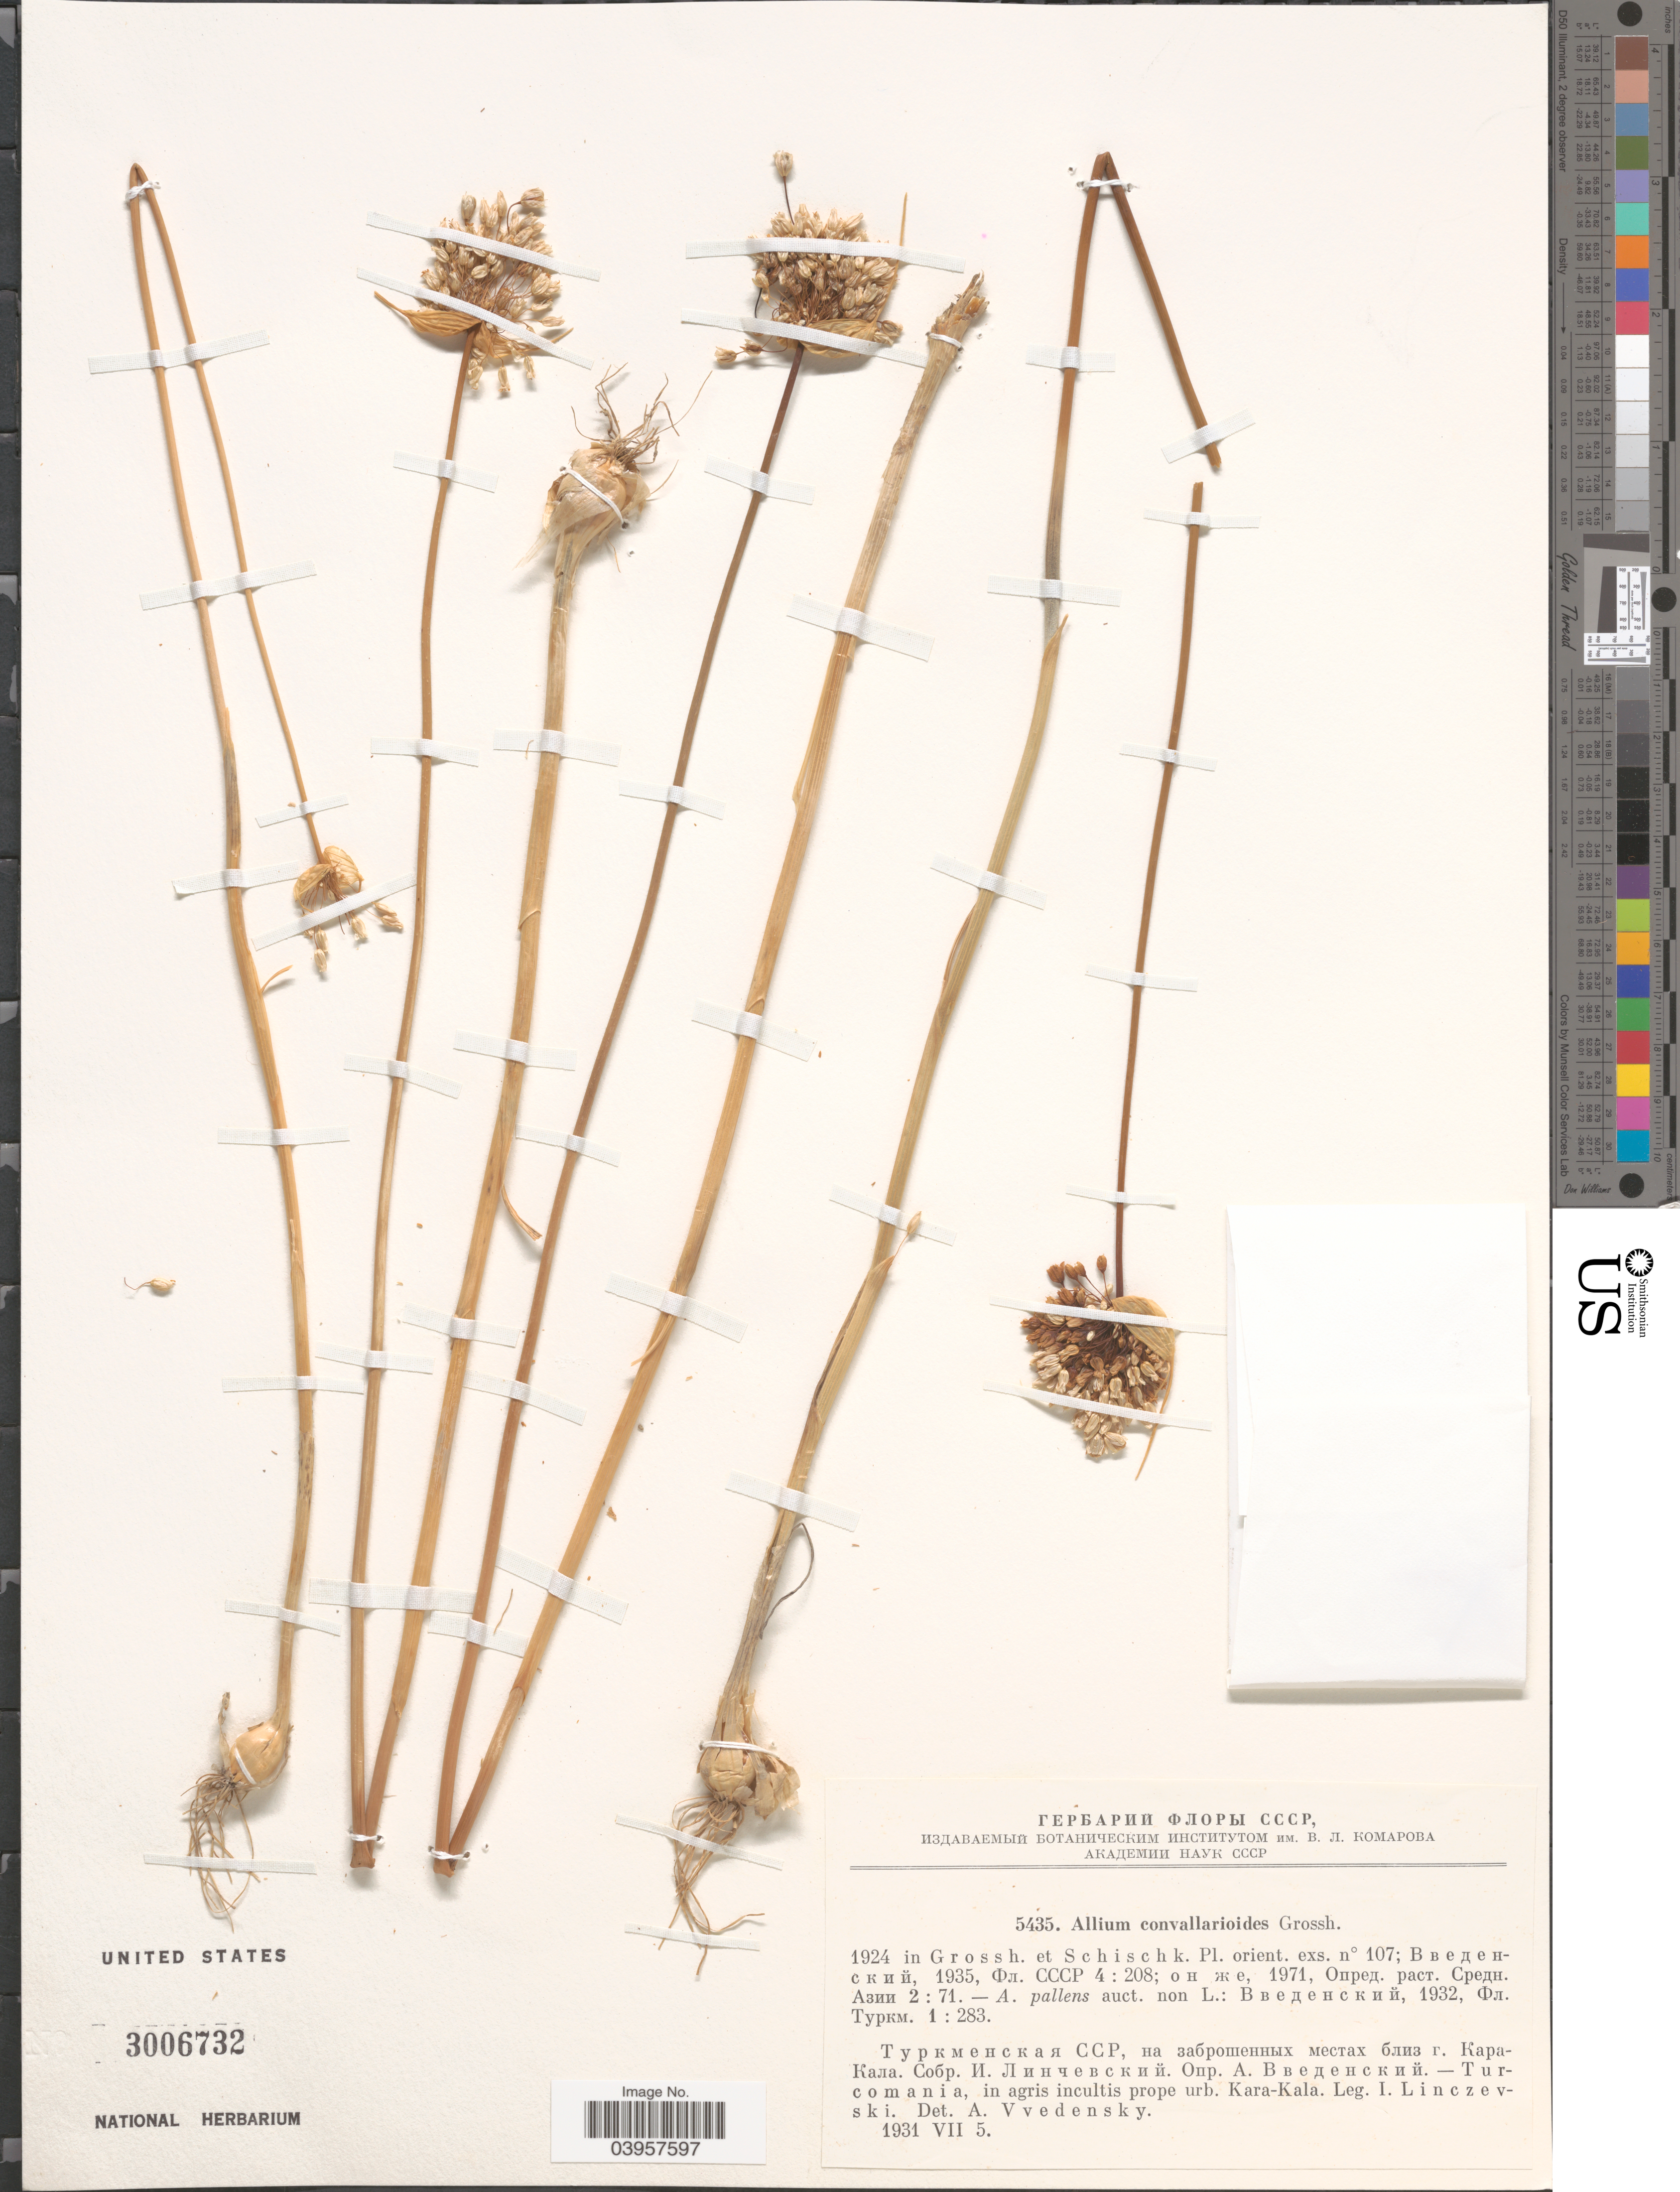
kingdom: Plantae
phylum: Tracheophyta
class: Liliopsida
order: Asparagales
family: Amaryllidaceae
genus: Allium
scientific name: Allium convallarioides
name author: Grossh.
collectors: I. Linczevski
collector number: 5435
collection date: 1931-07-05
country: Turkmenistan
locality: Turcomania, in agris incultis prope urb. Kara-Kala.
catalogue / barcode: US 3006732